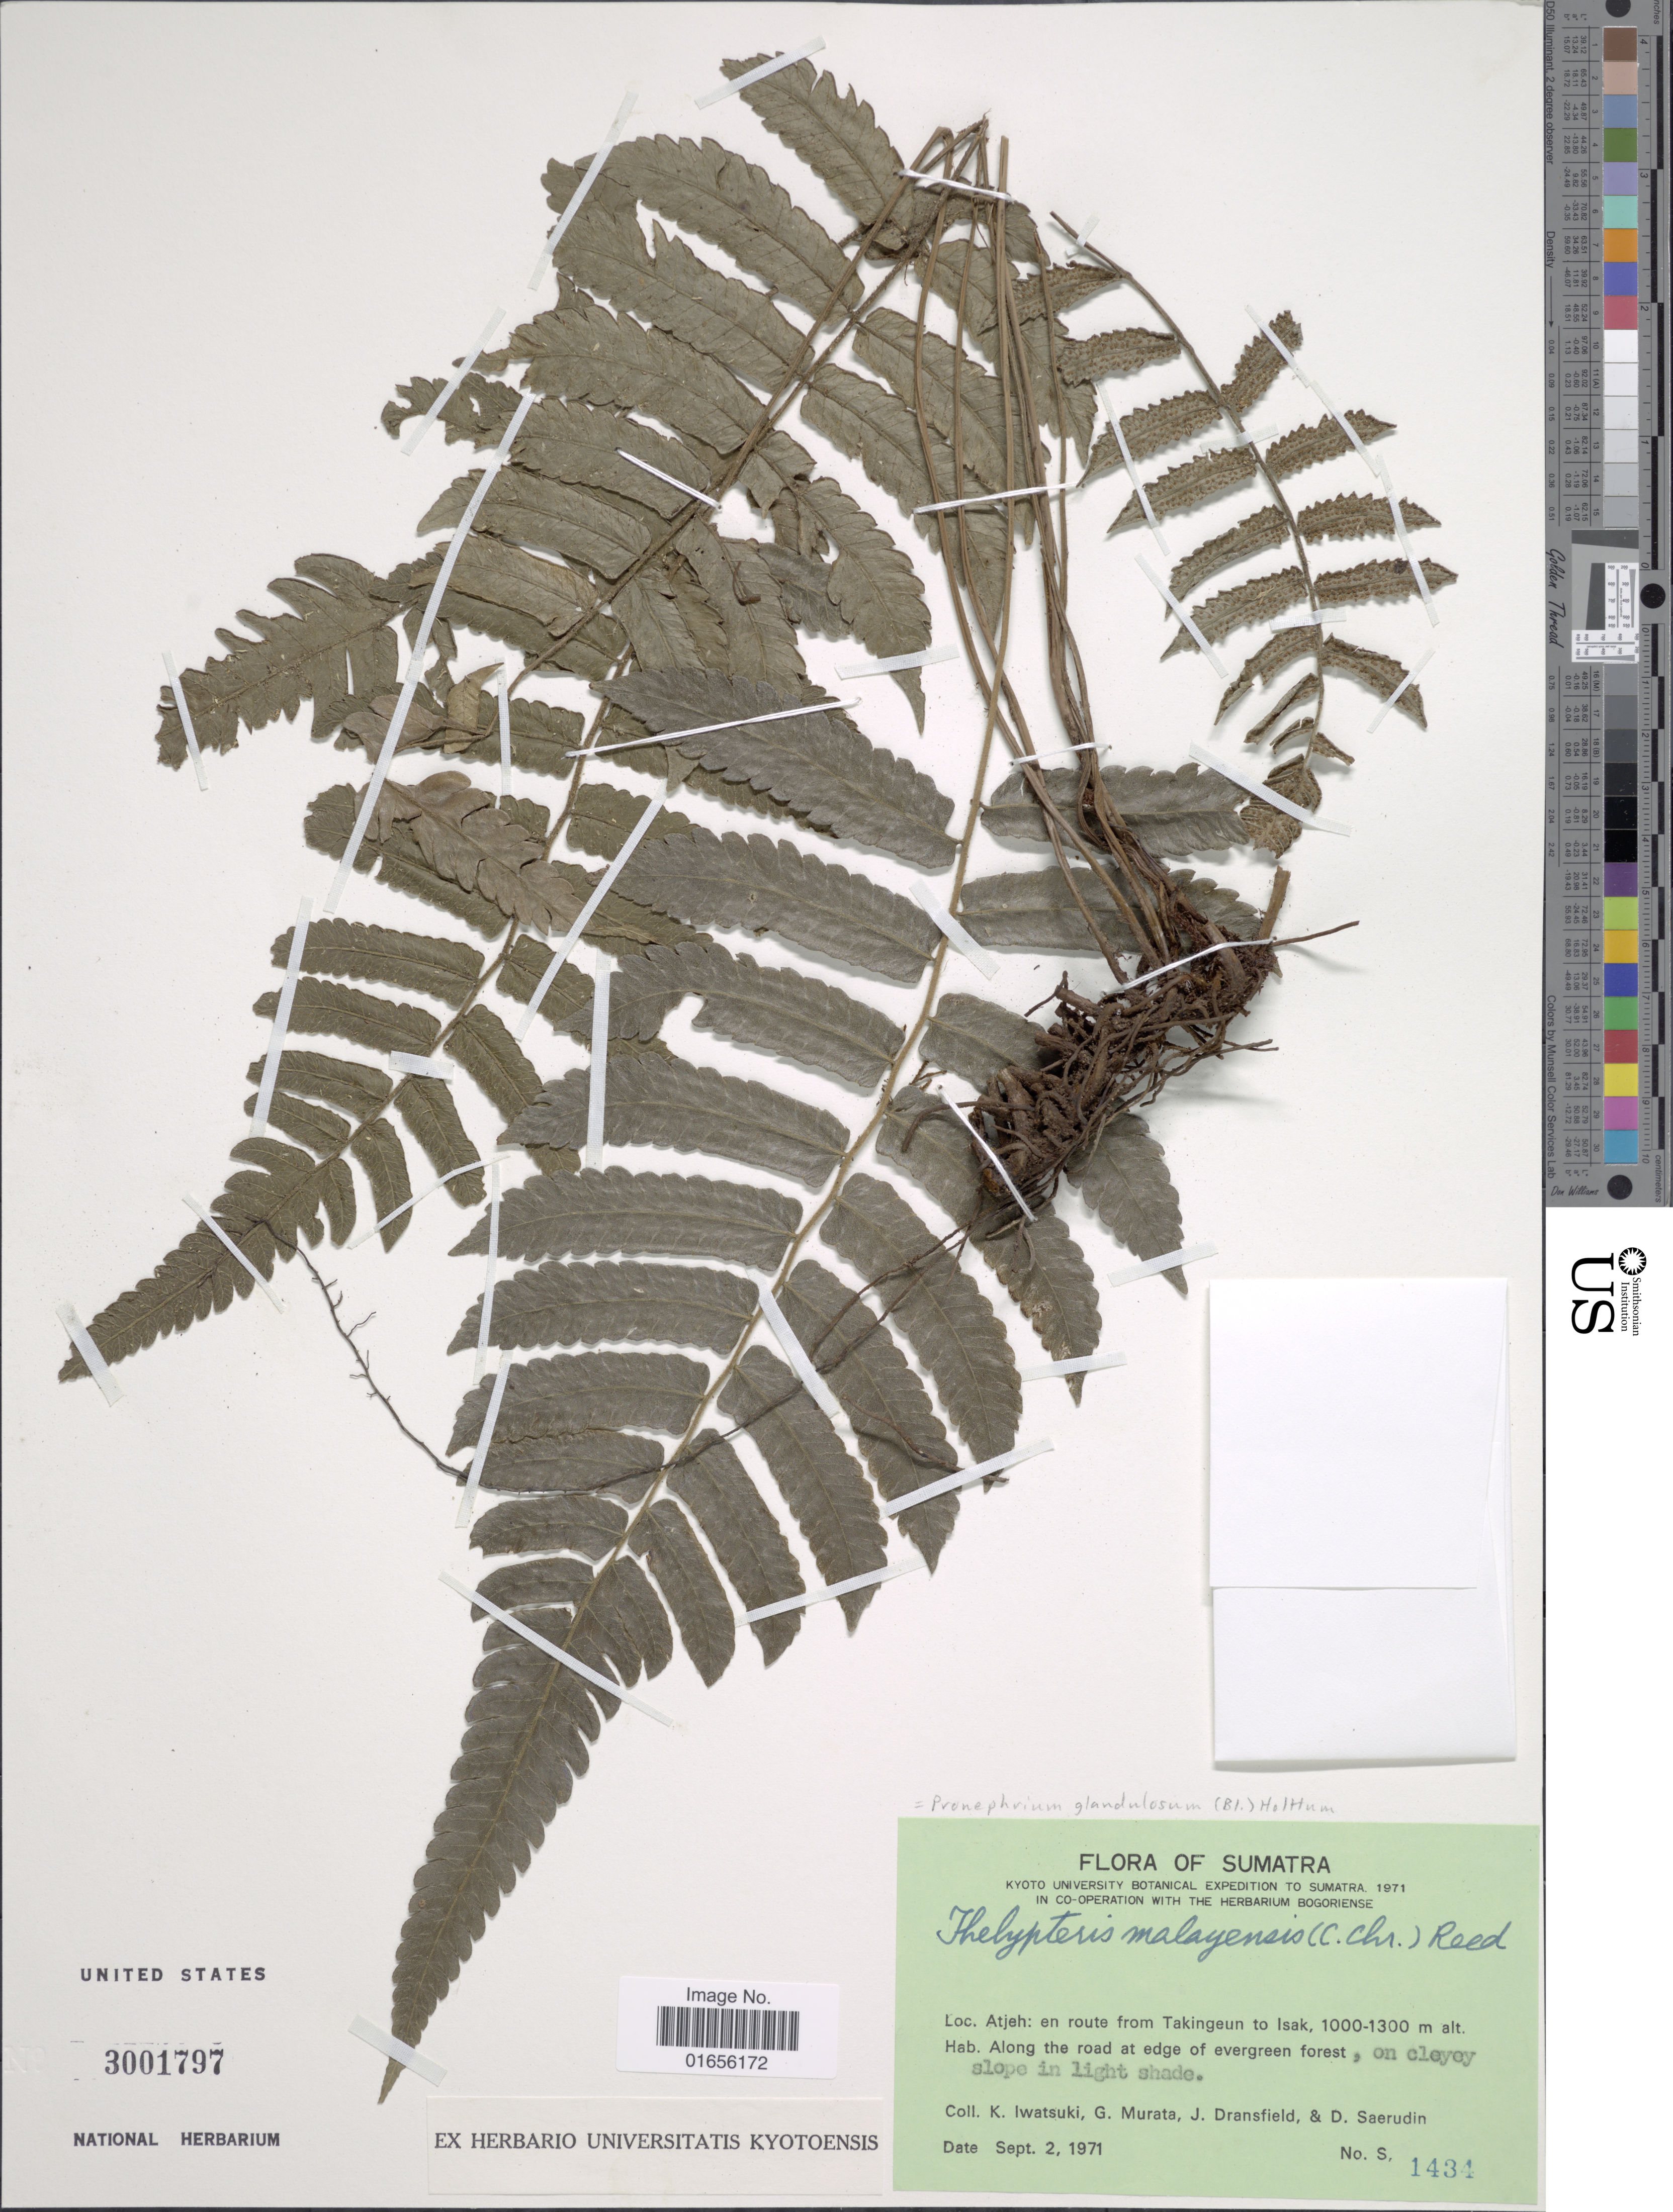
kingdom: Plantae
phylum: Tracheophyta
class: Polypodiopsida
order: Polypodiales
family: Thelypteridaceae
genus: Pronephrium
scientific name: Pronephrium glandulosum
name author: (Blume) Holttum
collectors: K. Iwatsuki, G. Murata, J. Dransfield & D. Saerudin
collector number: S 1434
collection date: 1971-09-02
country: Indonesia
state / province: Sumatra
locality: Atjeh: en route from Takingeun to Isak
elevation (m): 1000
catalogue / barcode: US 3001797